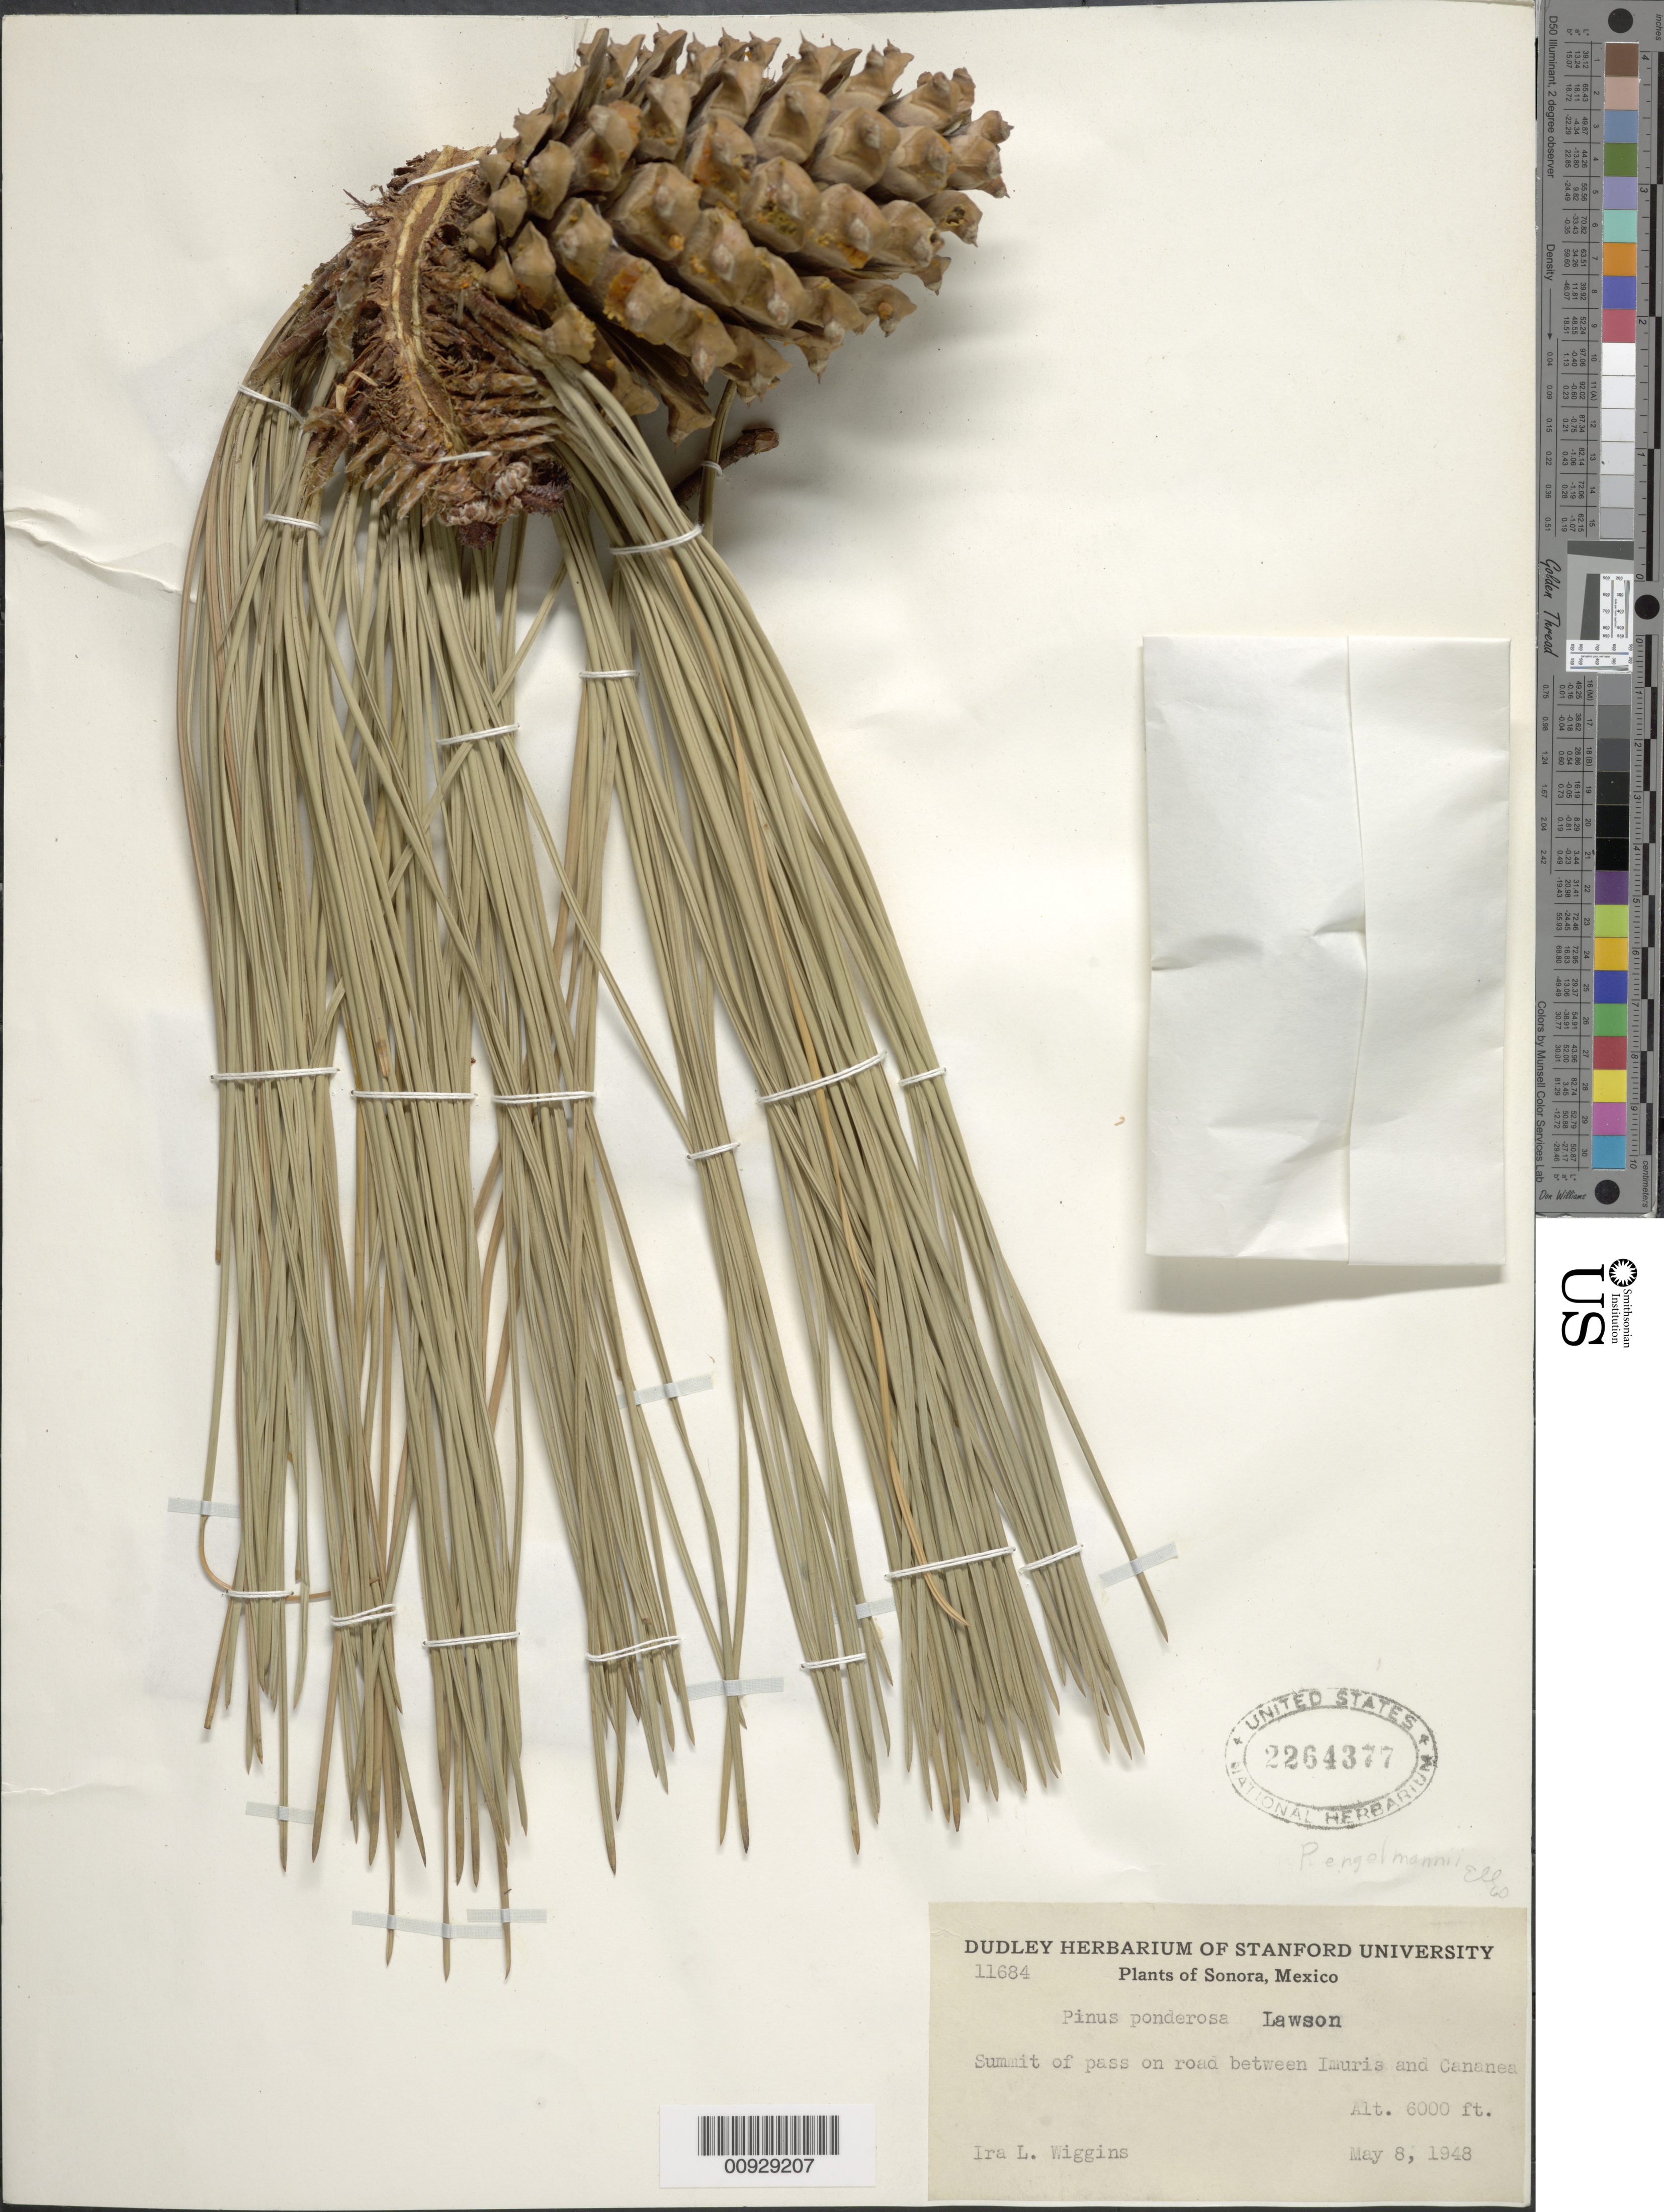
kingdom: Plantae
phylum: Tracheophyta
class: Pinopsida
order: Pinales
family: Pinaceae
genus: Pinus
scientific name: Pinus engelmannii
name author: Carrière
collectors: I. L. Wiggins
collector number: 11684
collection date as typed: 08 May 1948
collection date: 1948-05-08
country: Mexico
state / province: Sonora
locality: On road between Imuris and Cananea.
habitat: Summit of pass.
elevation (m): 1829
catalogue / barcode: US 2264377